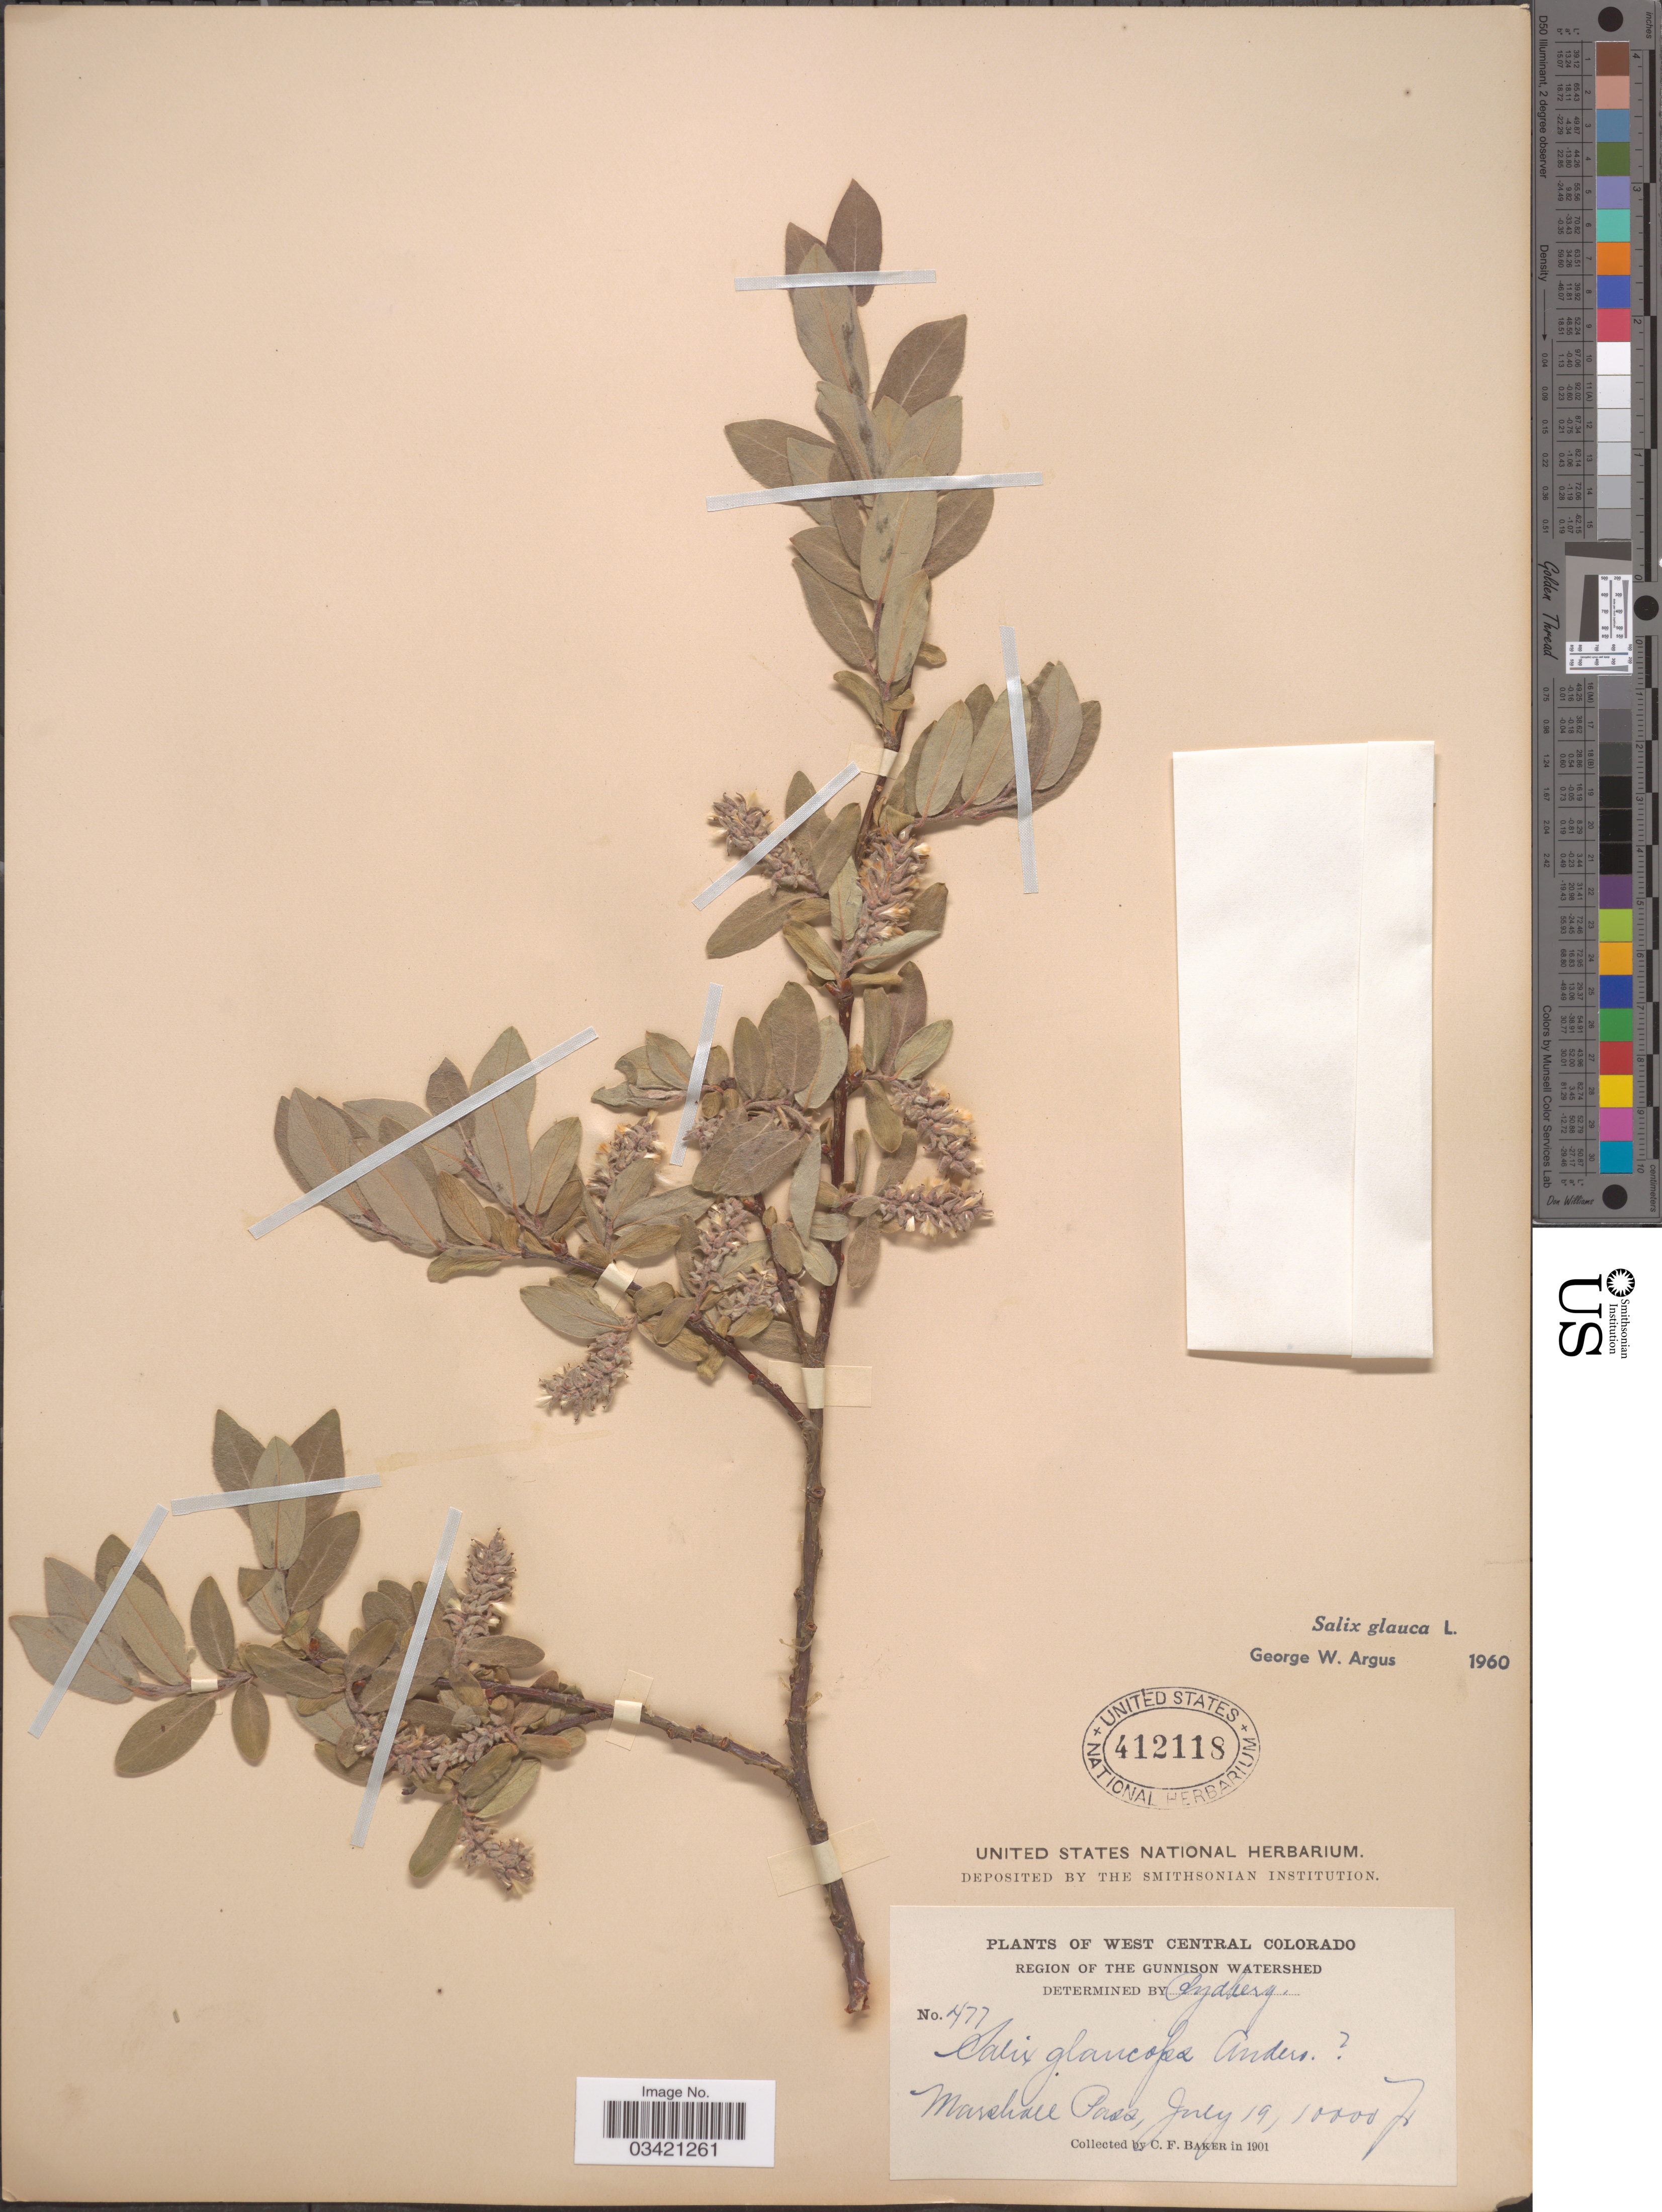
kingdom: Plantae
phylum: Tracheophyta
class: Magnoliopsida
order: Malpighiales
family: Salicaceae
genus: Salix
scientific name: Salix glauca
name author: L.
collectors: C. F. Baker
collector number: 47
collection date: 1901-07-19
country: United States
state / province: Colorado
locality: West Central Colorado. Region of the Gunnison Watershed. Marshall Pass.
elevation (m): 3048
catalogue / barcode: US 412118